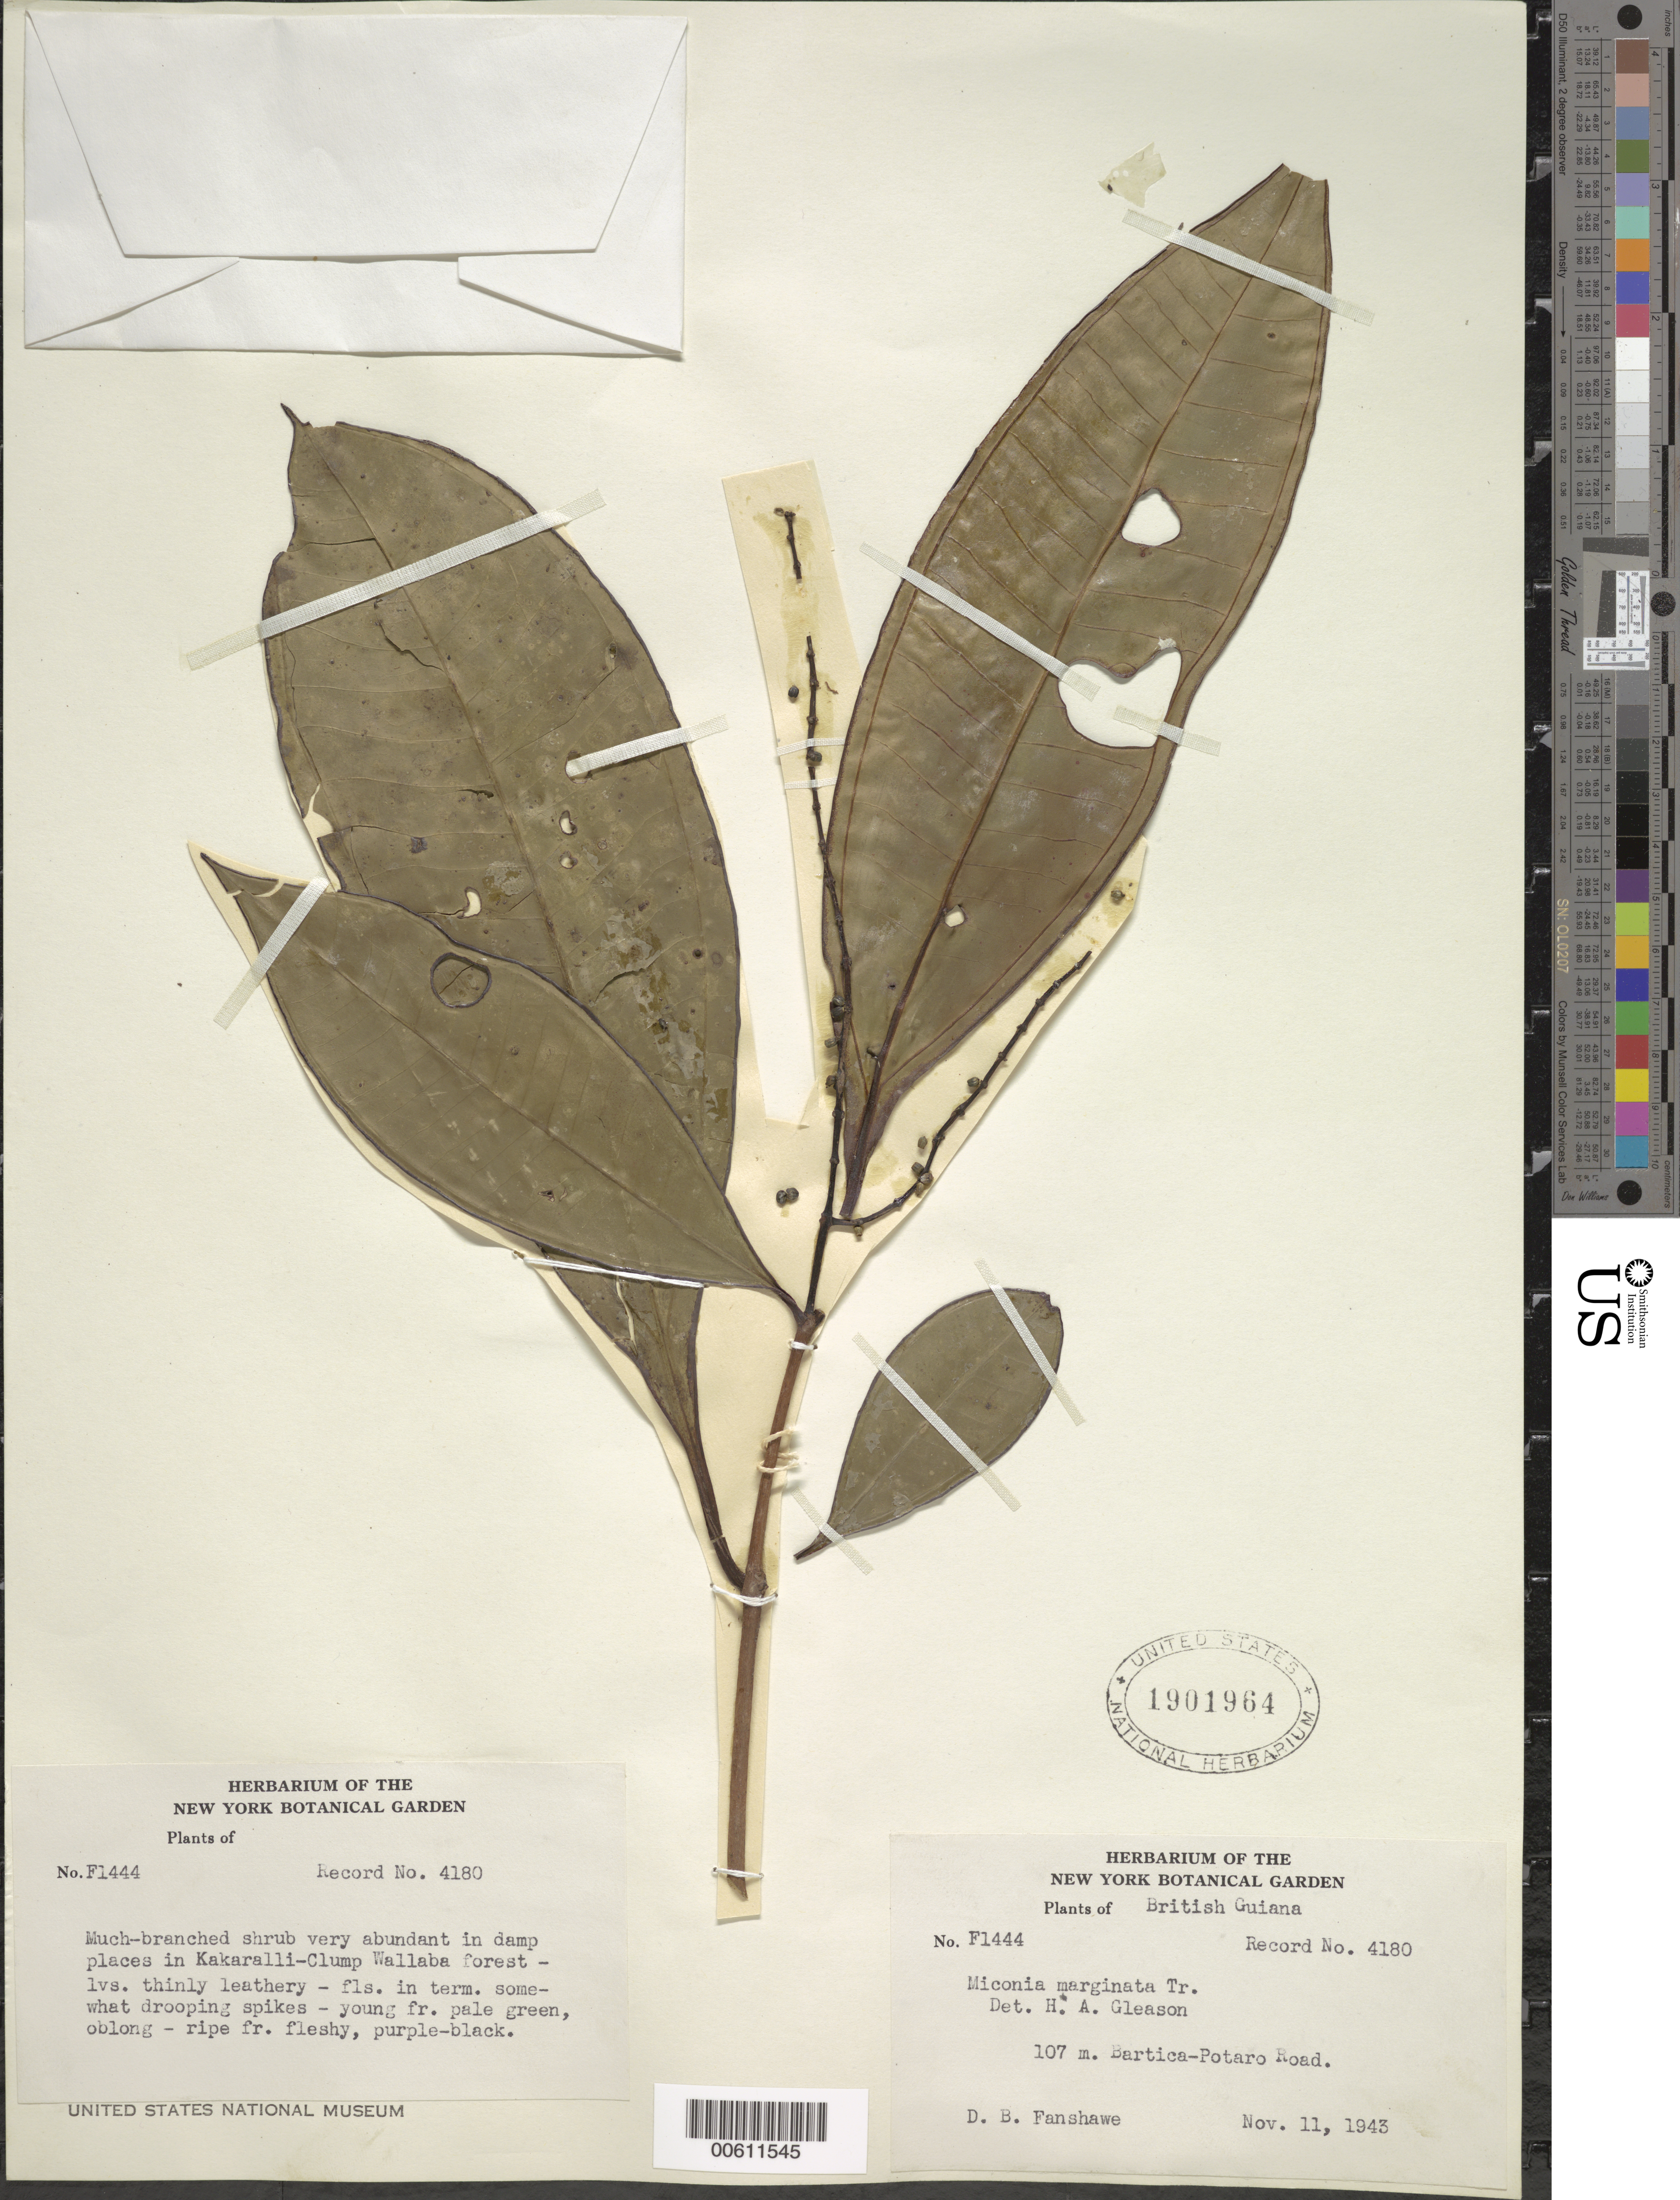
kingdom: Plantae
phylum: Tracheophyta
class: Magnoliopsida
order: Myrtales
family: Melastomataceae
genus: Miconia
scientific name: Miconia marginata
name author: Triana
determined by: Gleason, H. A.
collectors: D. B. Fanshawe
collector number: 4180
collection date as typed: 11-Nov-43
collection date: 1943-11-11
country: Guyana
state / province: Potaro-Siparuni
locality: Bartica-Potaro Road, 107 mi, Mahdia River, Potaro River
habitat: Damp places in Kakaralli - Clump Wallaba forest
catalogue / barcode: US 1901964